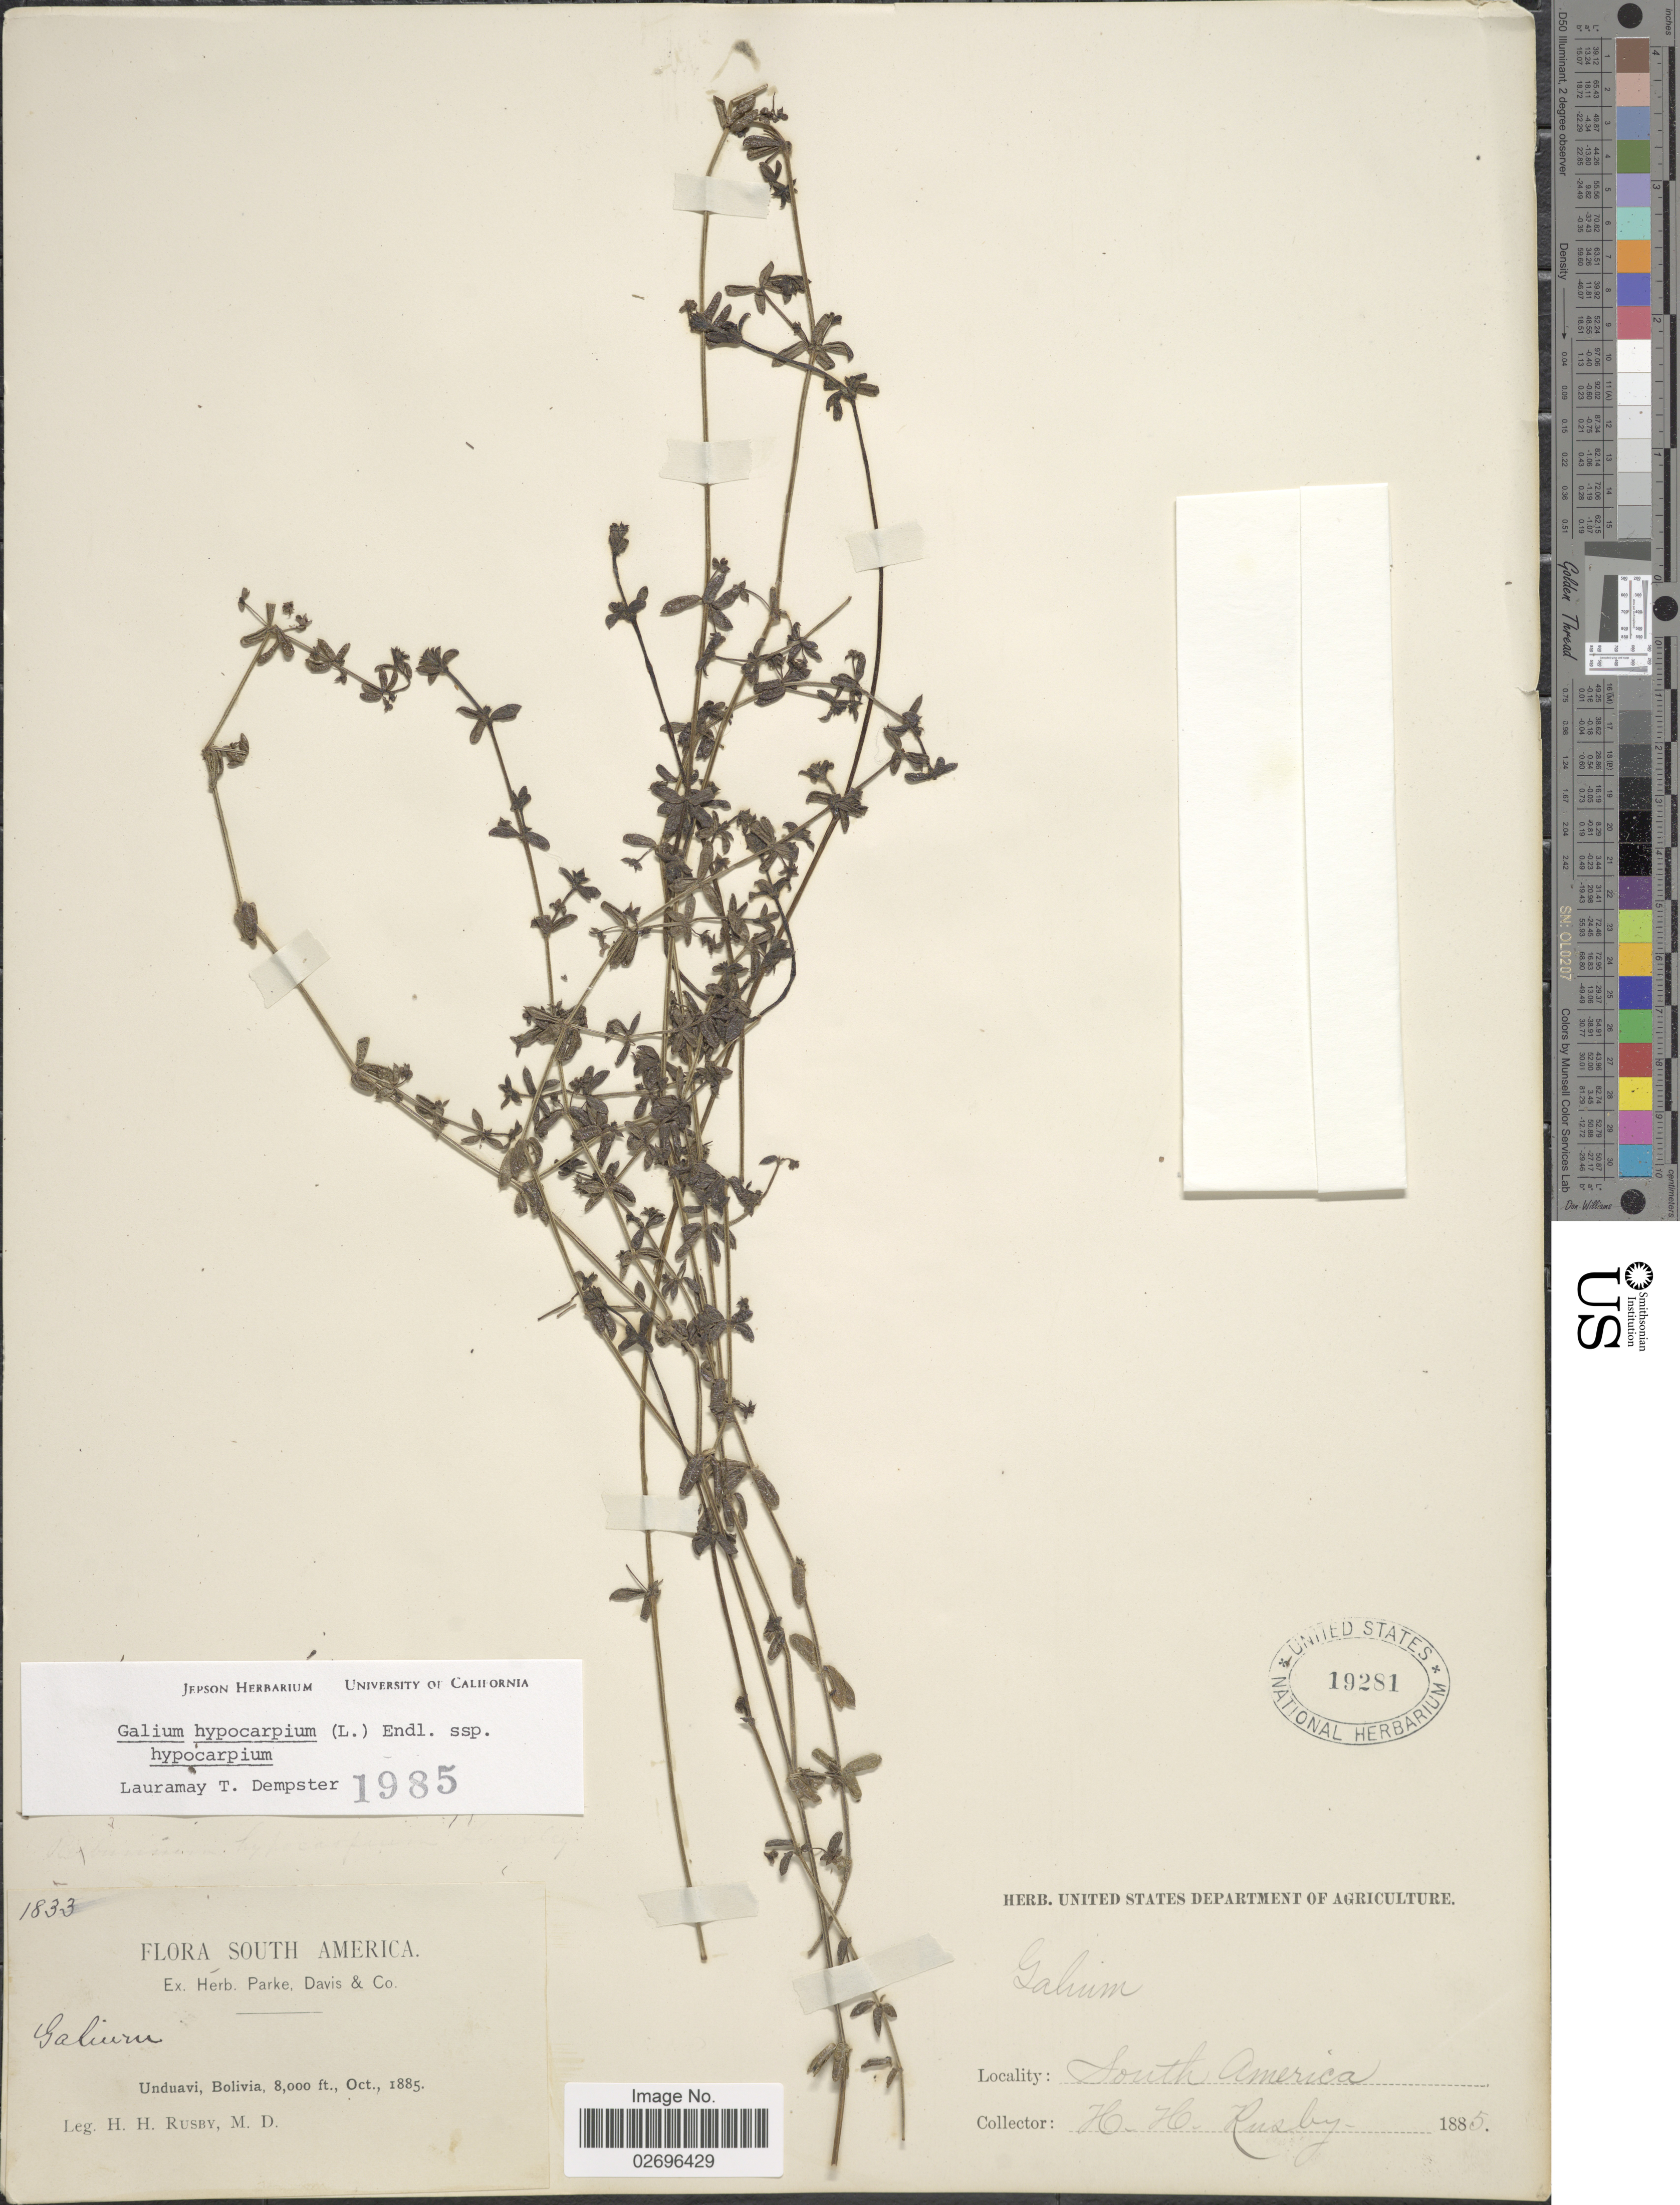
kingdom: Plantae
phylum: Tracheophyta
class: Magnoliopsida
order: Gentianales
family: Rubiaceae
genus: Galium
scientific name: Galium hypocarpium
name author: (L.) Endl. ex Griseb.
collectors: H. H. Rusby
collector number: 1833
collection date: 1885-10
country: Bolivia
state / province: La Paz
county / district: Nor Yungas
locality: Unduavi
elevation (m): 2438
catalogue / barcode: US 19281